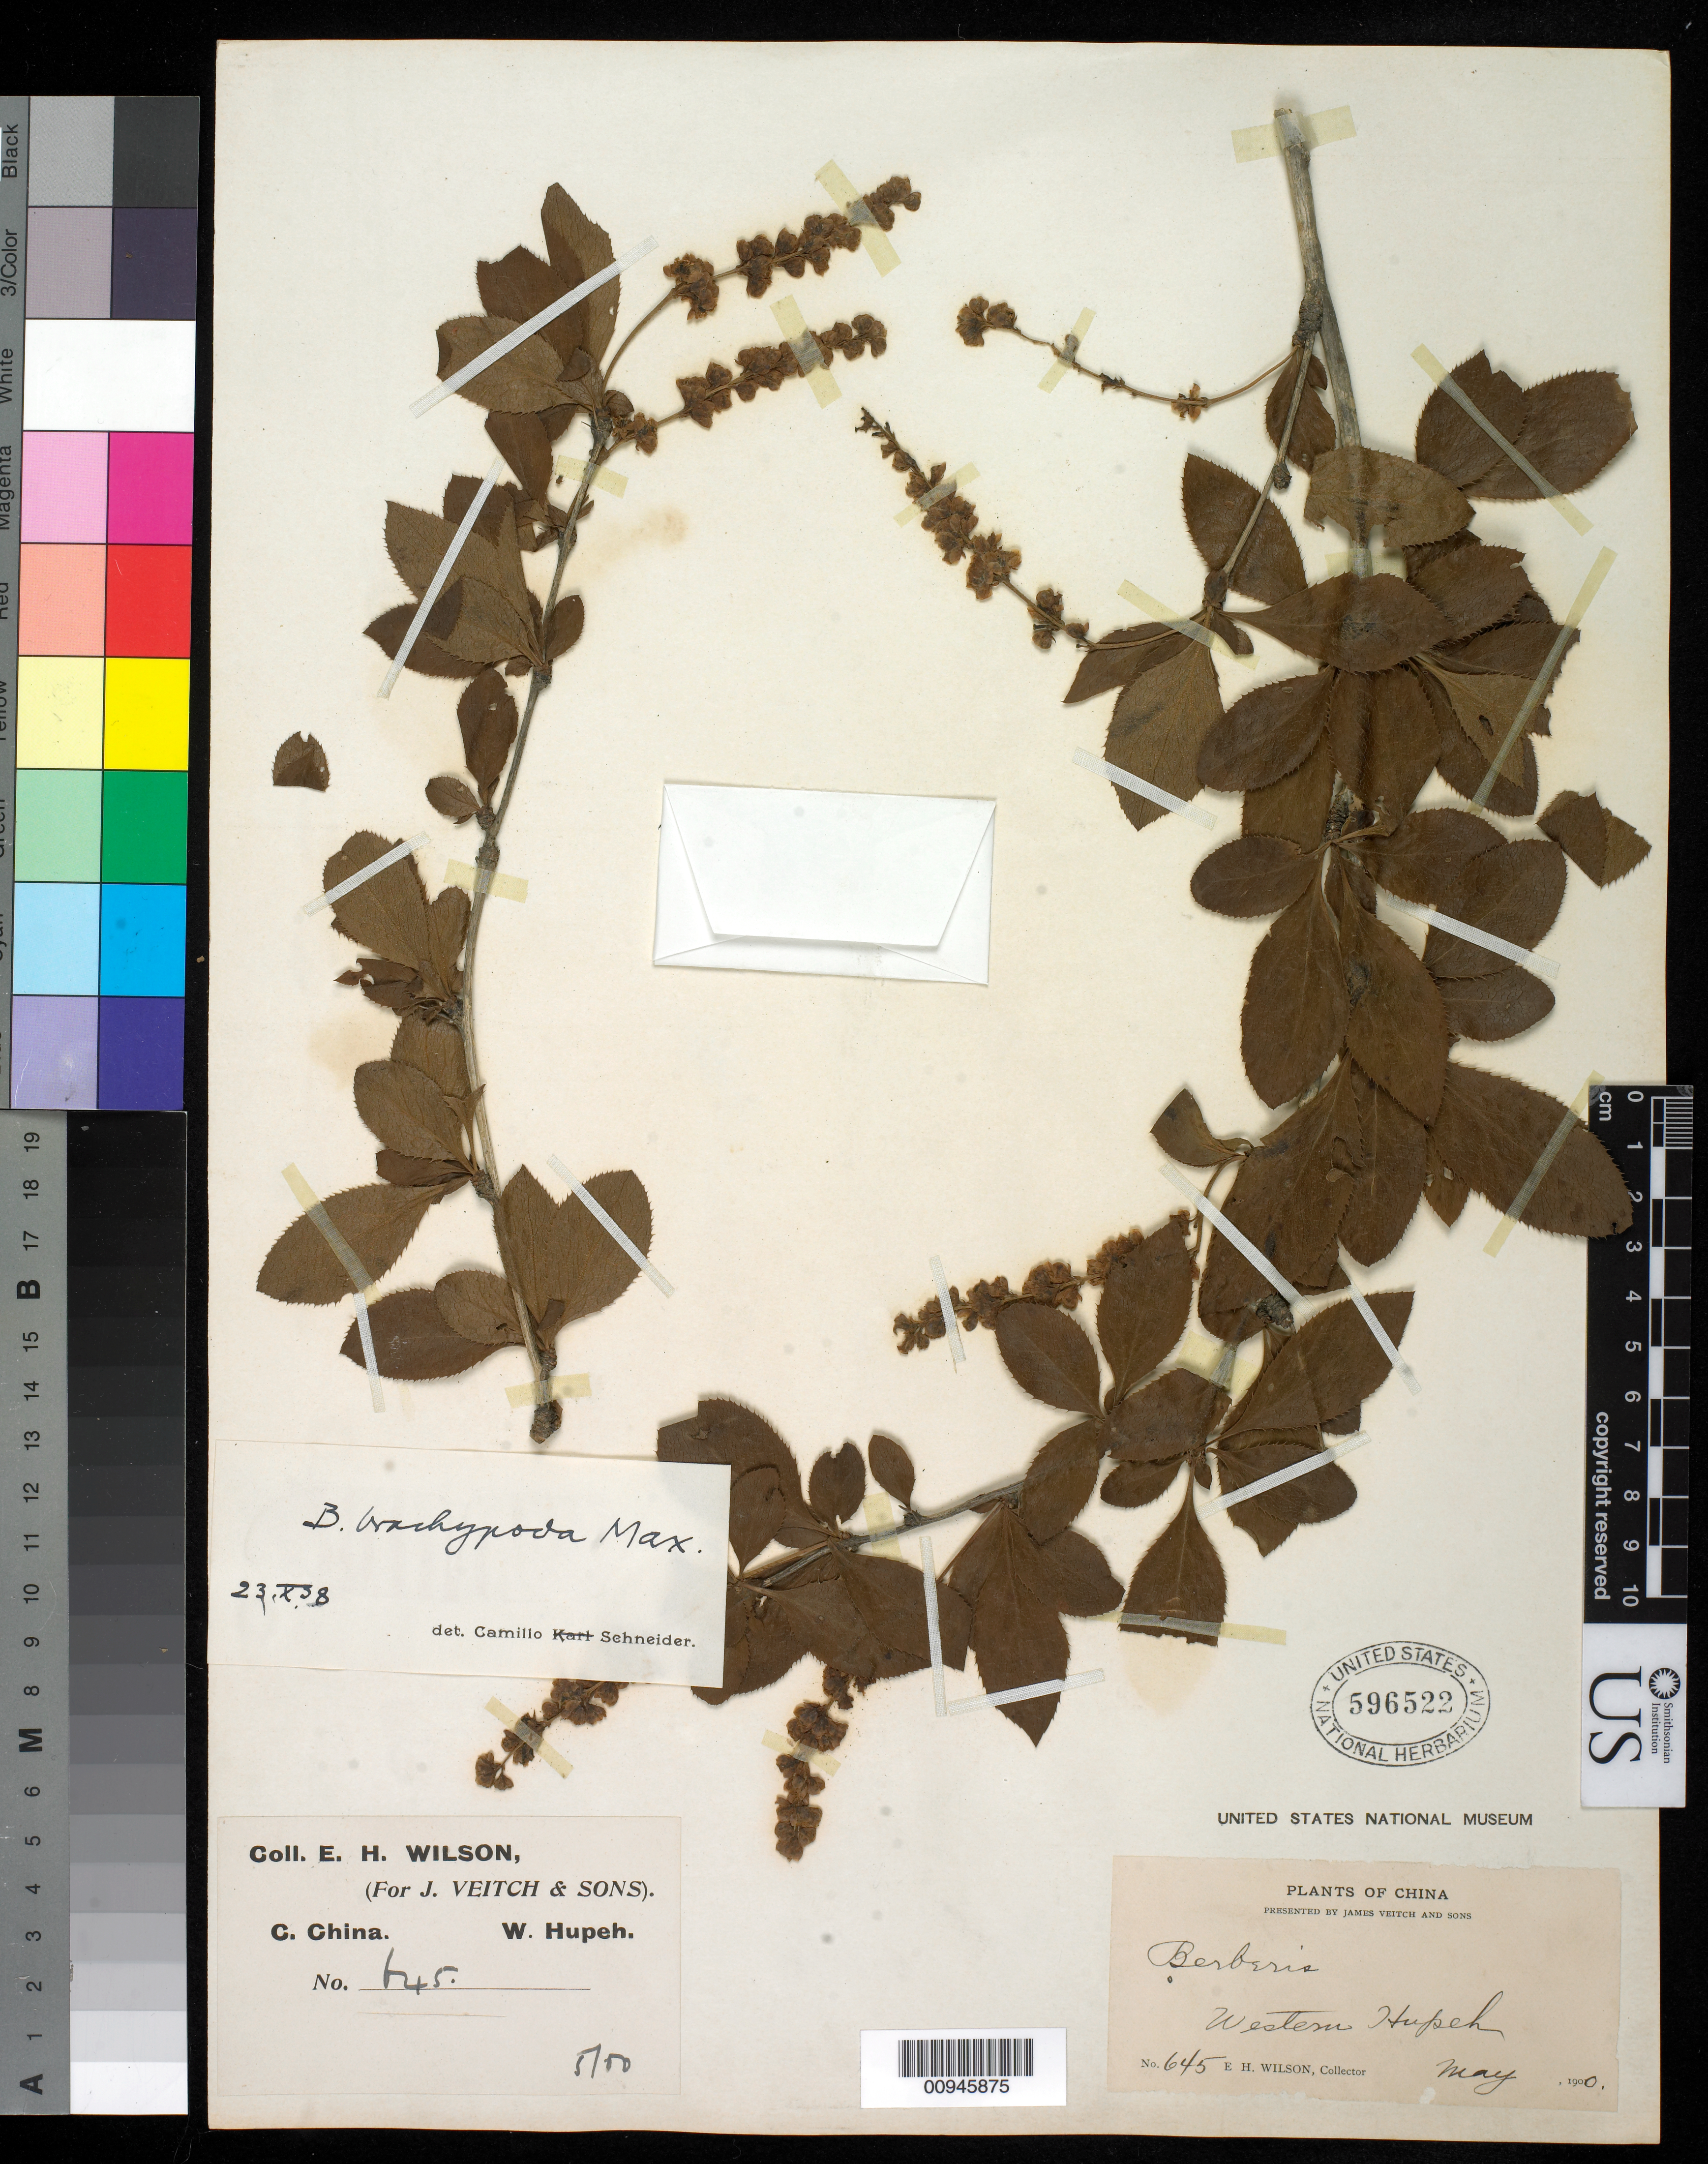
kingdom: Plantae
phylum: Tracheophyta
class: Magnoliopsida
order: Ranunculales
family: Berberidaceae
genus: Berberis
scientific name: Berberis brachypoda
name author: Maxim.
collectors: E. H. Wilson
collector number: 645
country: China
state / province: Hubei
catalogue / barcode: US 596522